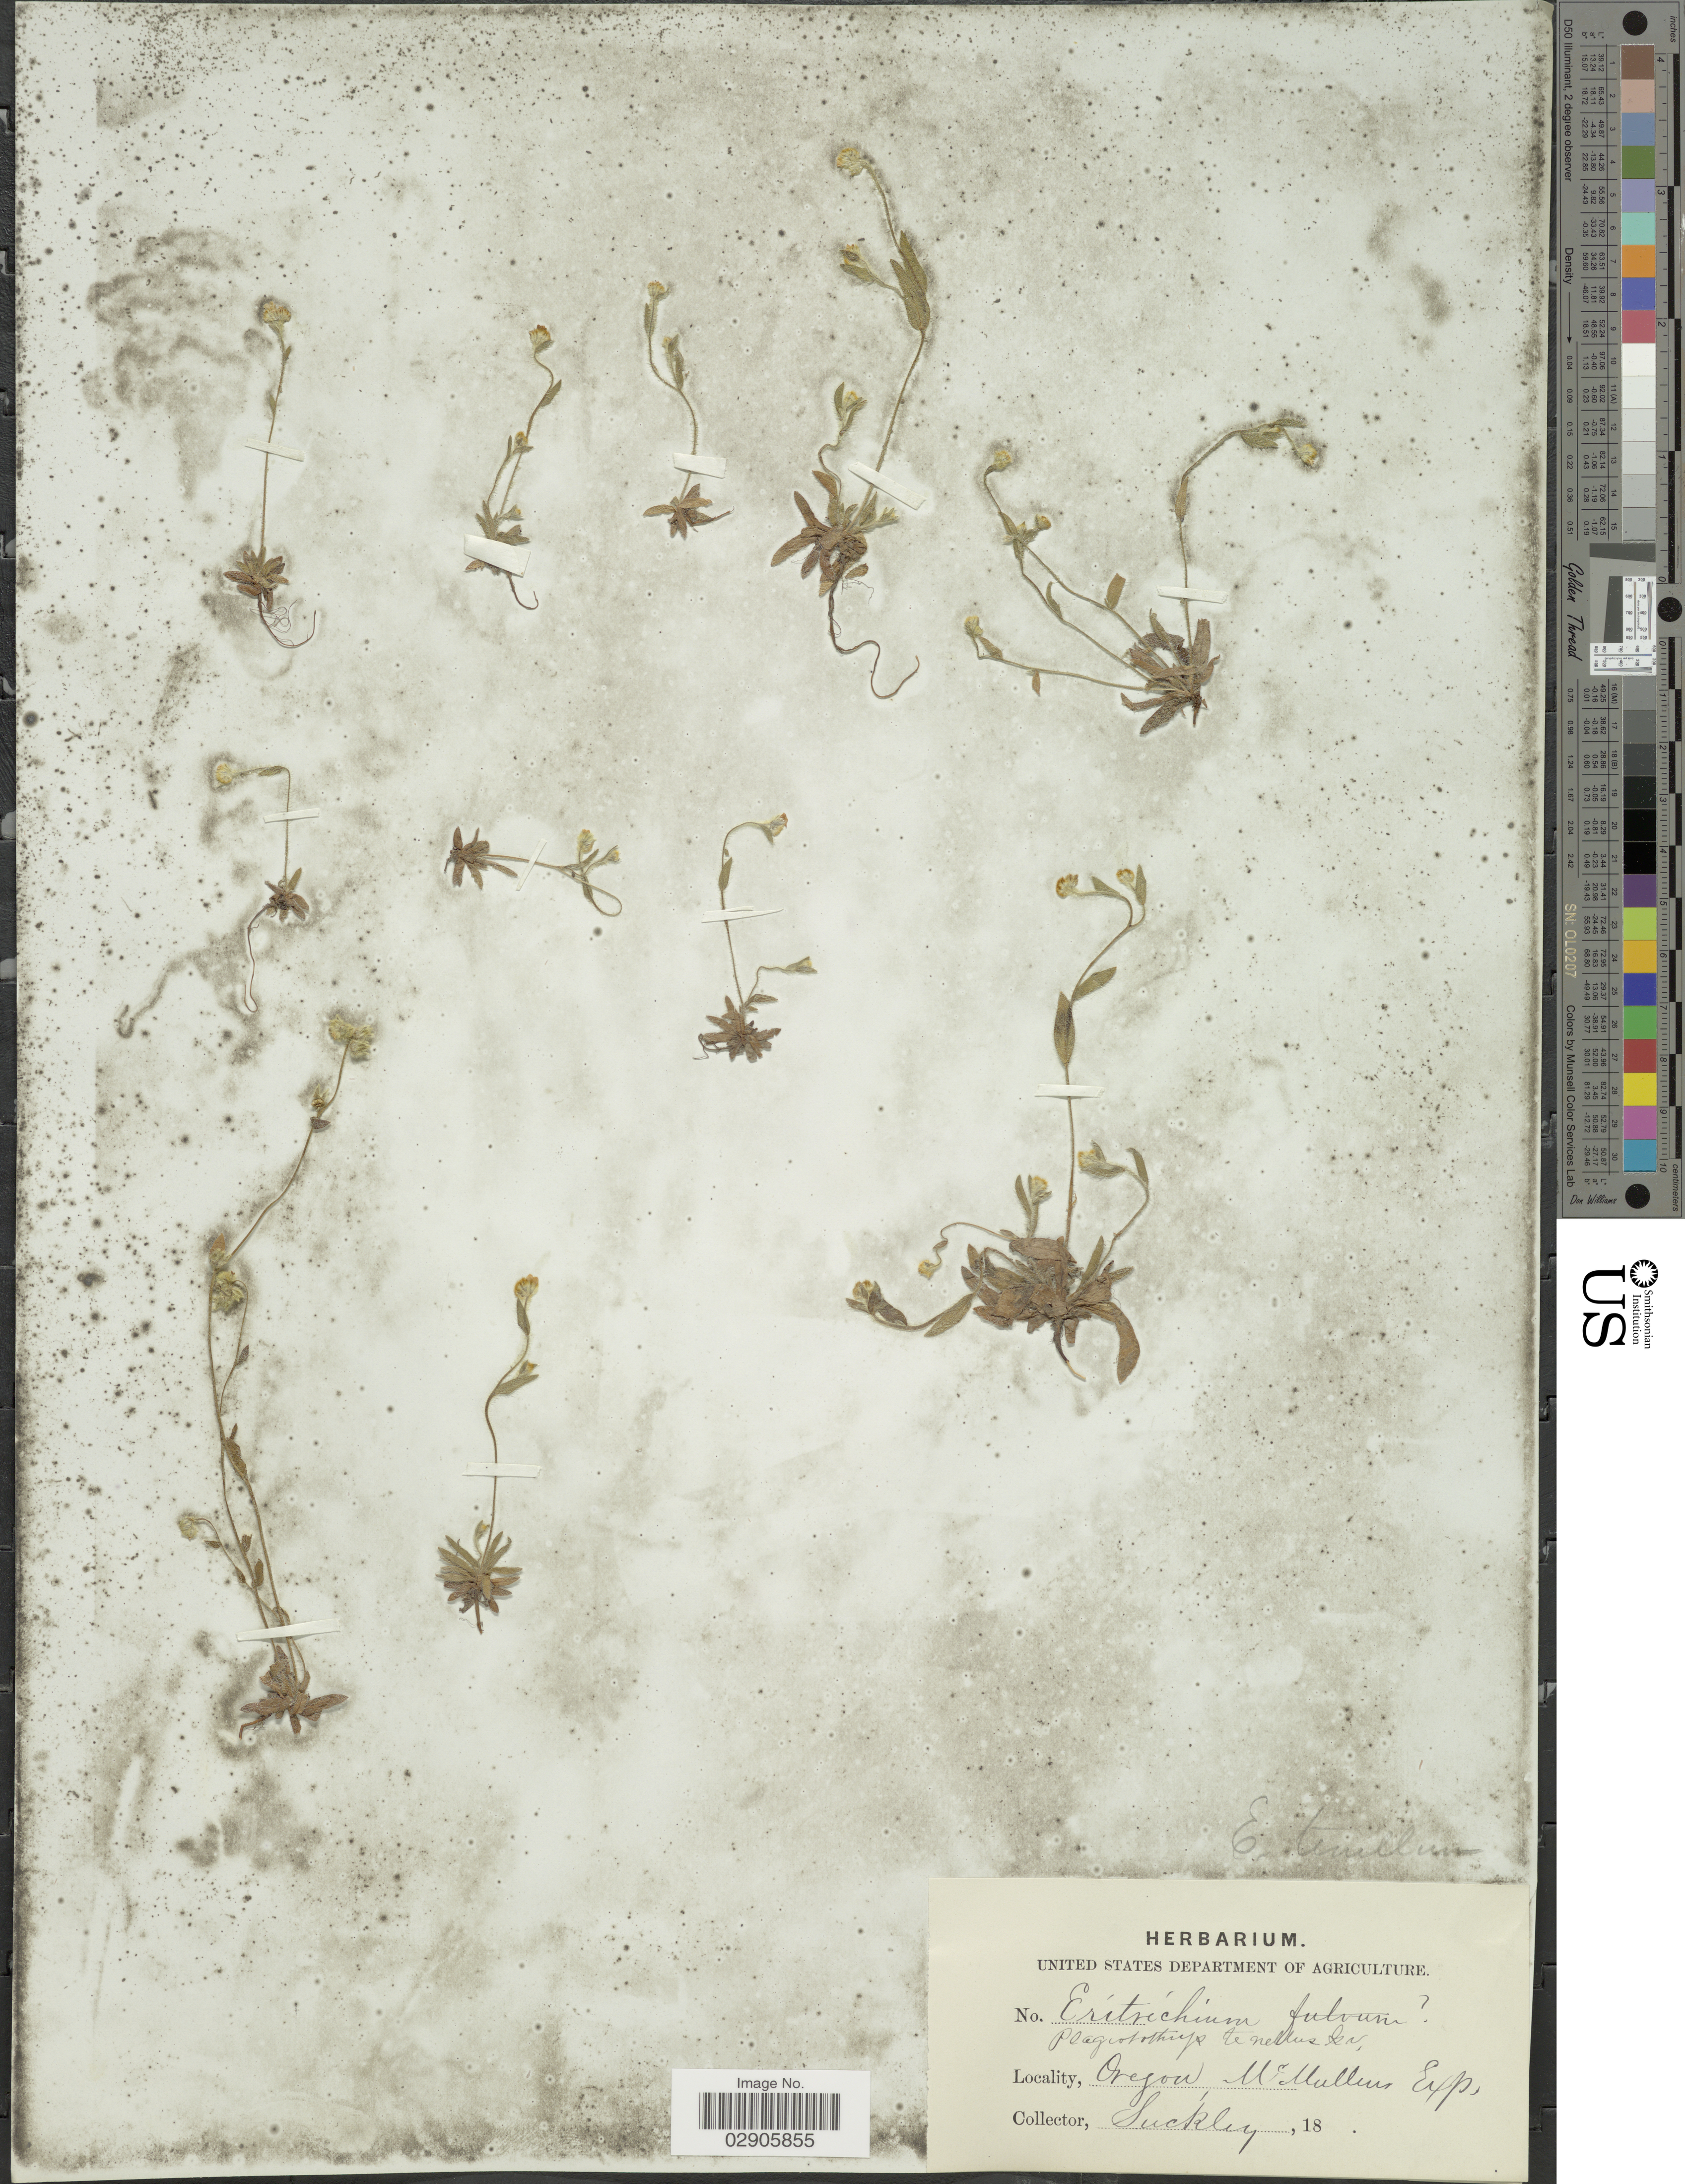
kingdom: Plantae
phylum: Tracheophyta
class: Magnoliopsida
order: Boraginales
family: Boraginaceae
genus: Plagiobothrys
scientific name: Plagiobothrys tenellus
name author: (Nutt.) A. Gray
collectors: Suckley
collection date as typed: Transcribed d/m/y: //18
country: United States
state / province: Oregon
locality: McMullins Exp.